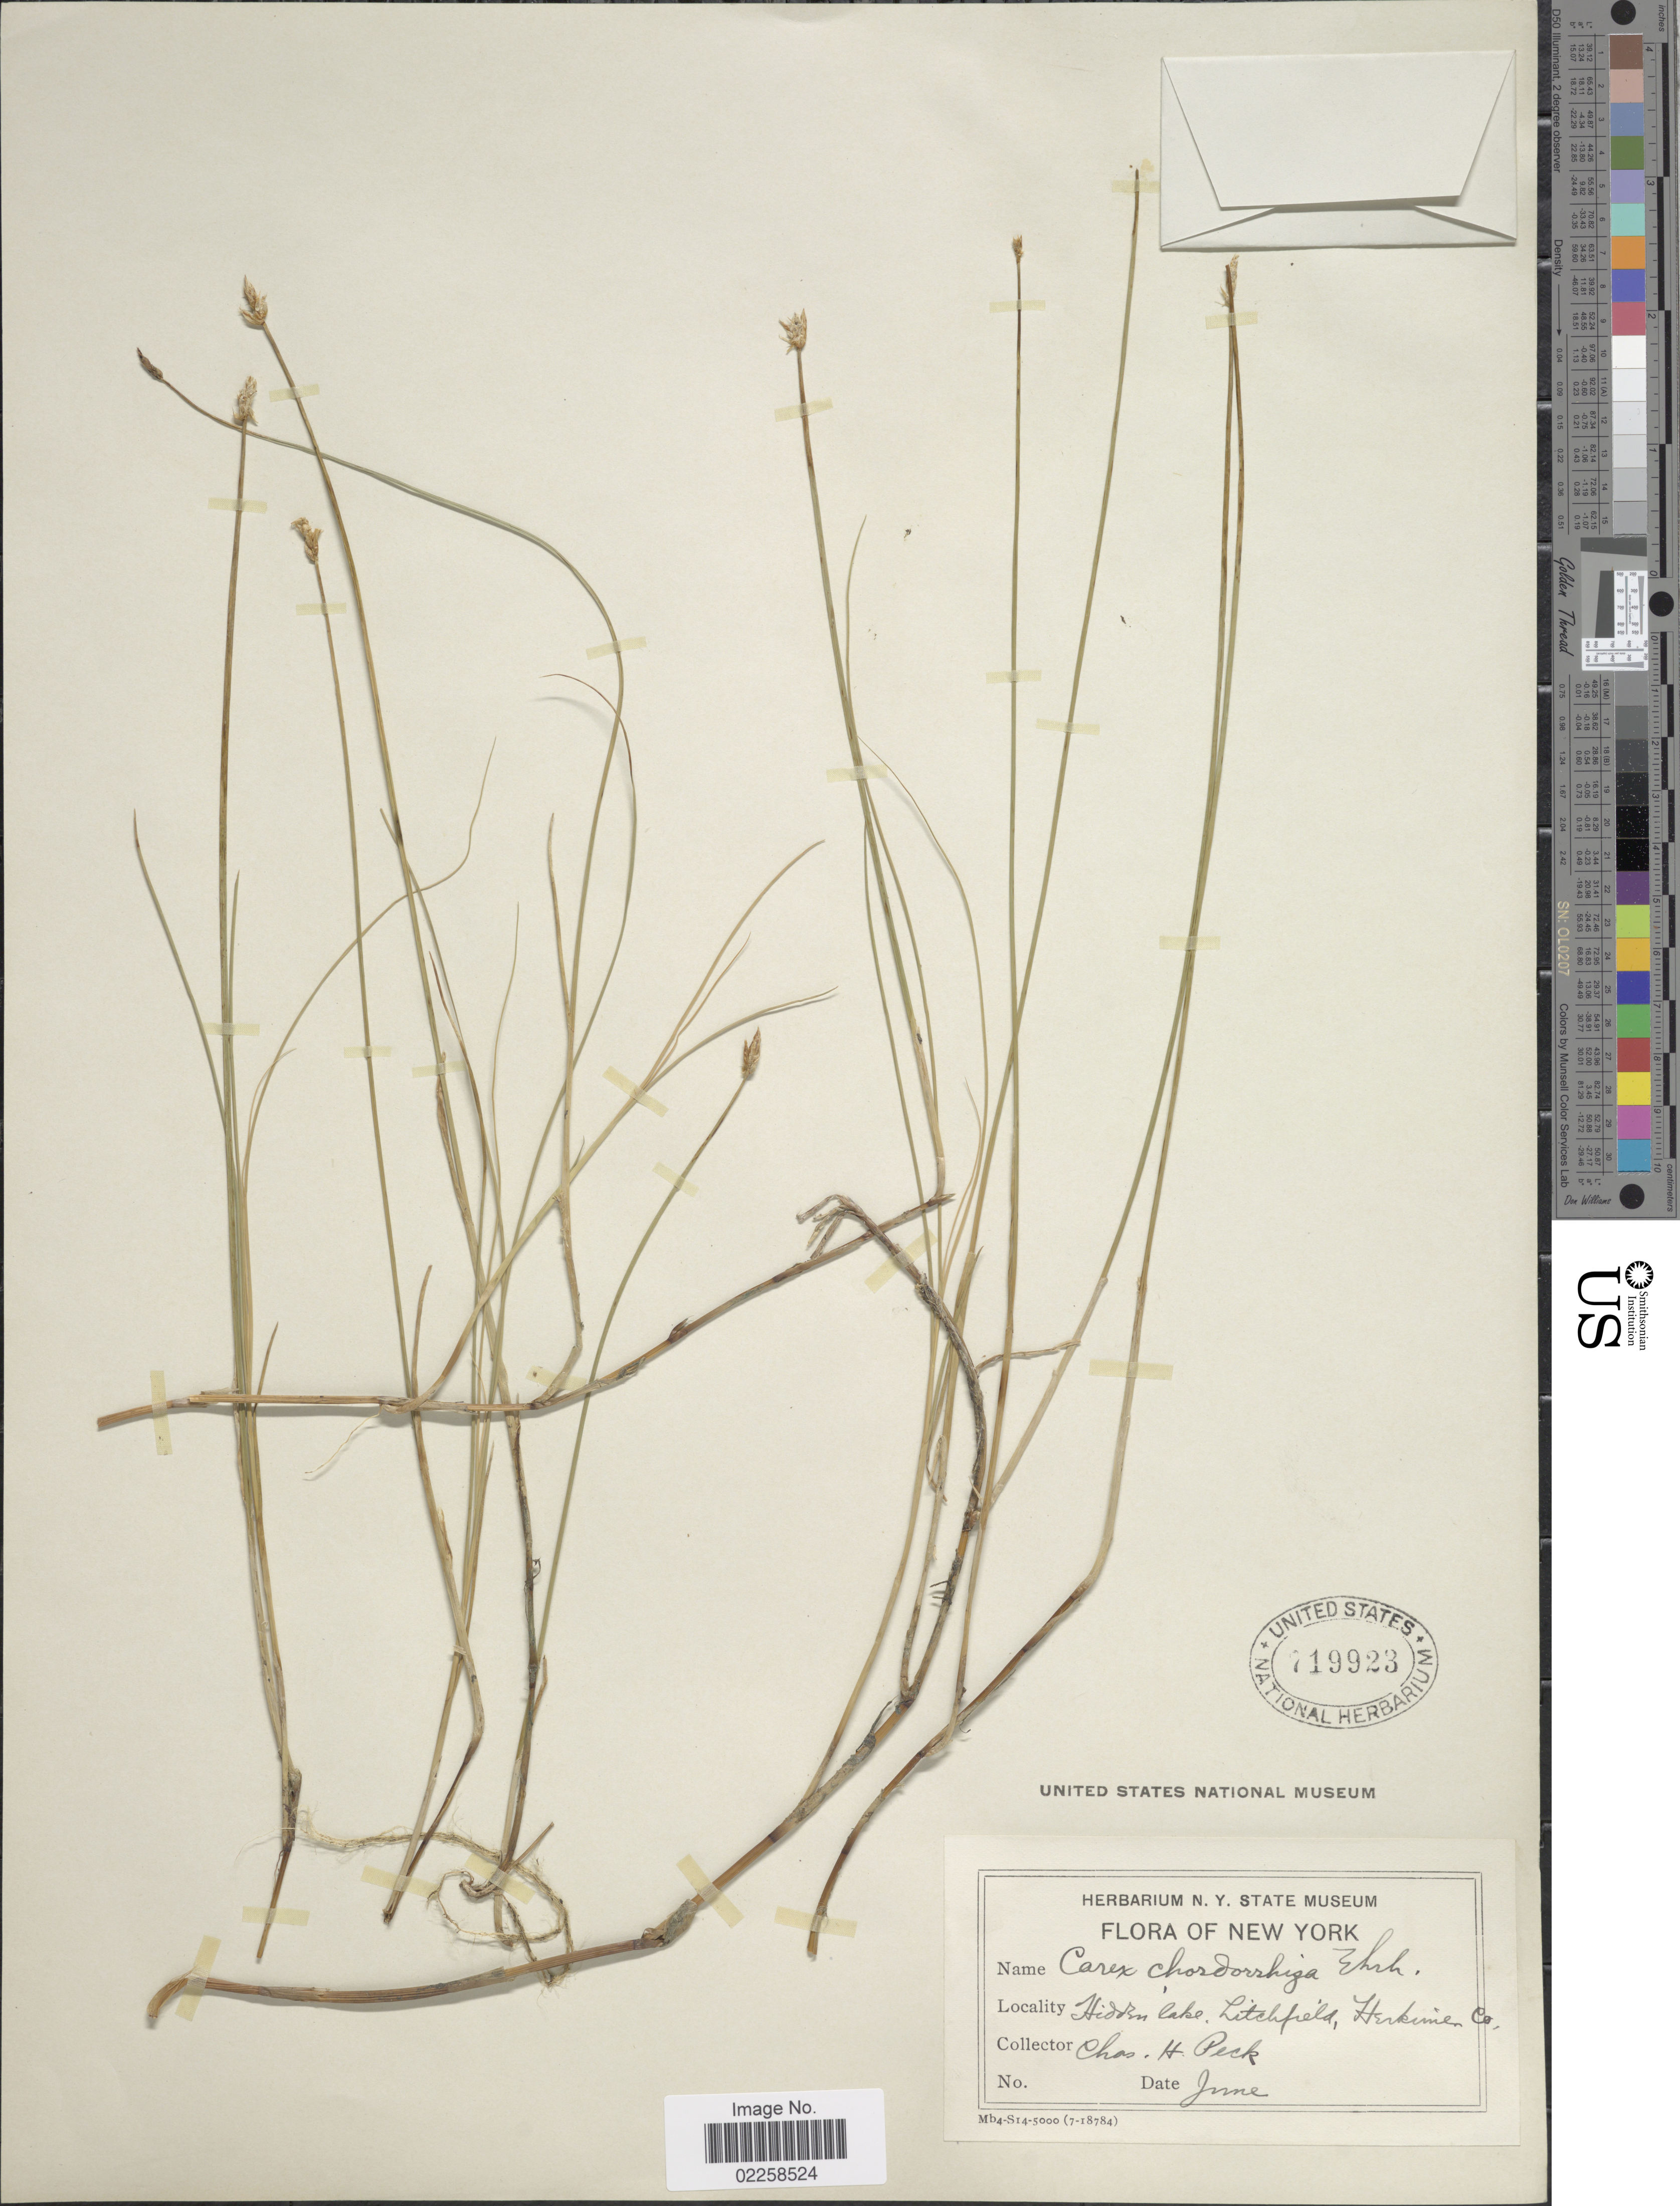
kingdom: Plantae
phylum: Tracheophyta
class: Liliopsida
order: Poales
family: Cyperaceae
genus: Carex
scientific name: Carex chordorrhiza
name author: L. f.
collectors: C. H. Peck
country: United States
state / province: New York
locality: Hidden lake. Litchfield, Herkinen Co.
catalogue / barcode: US 719923